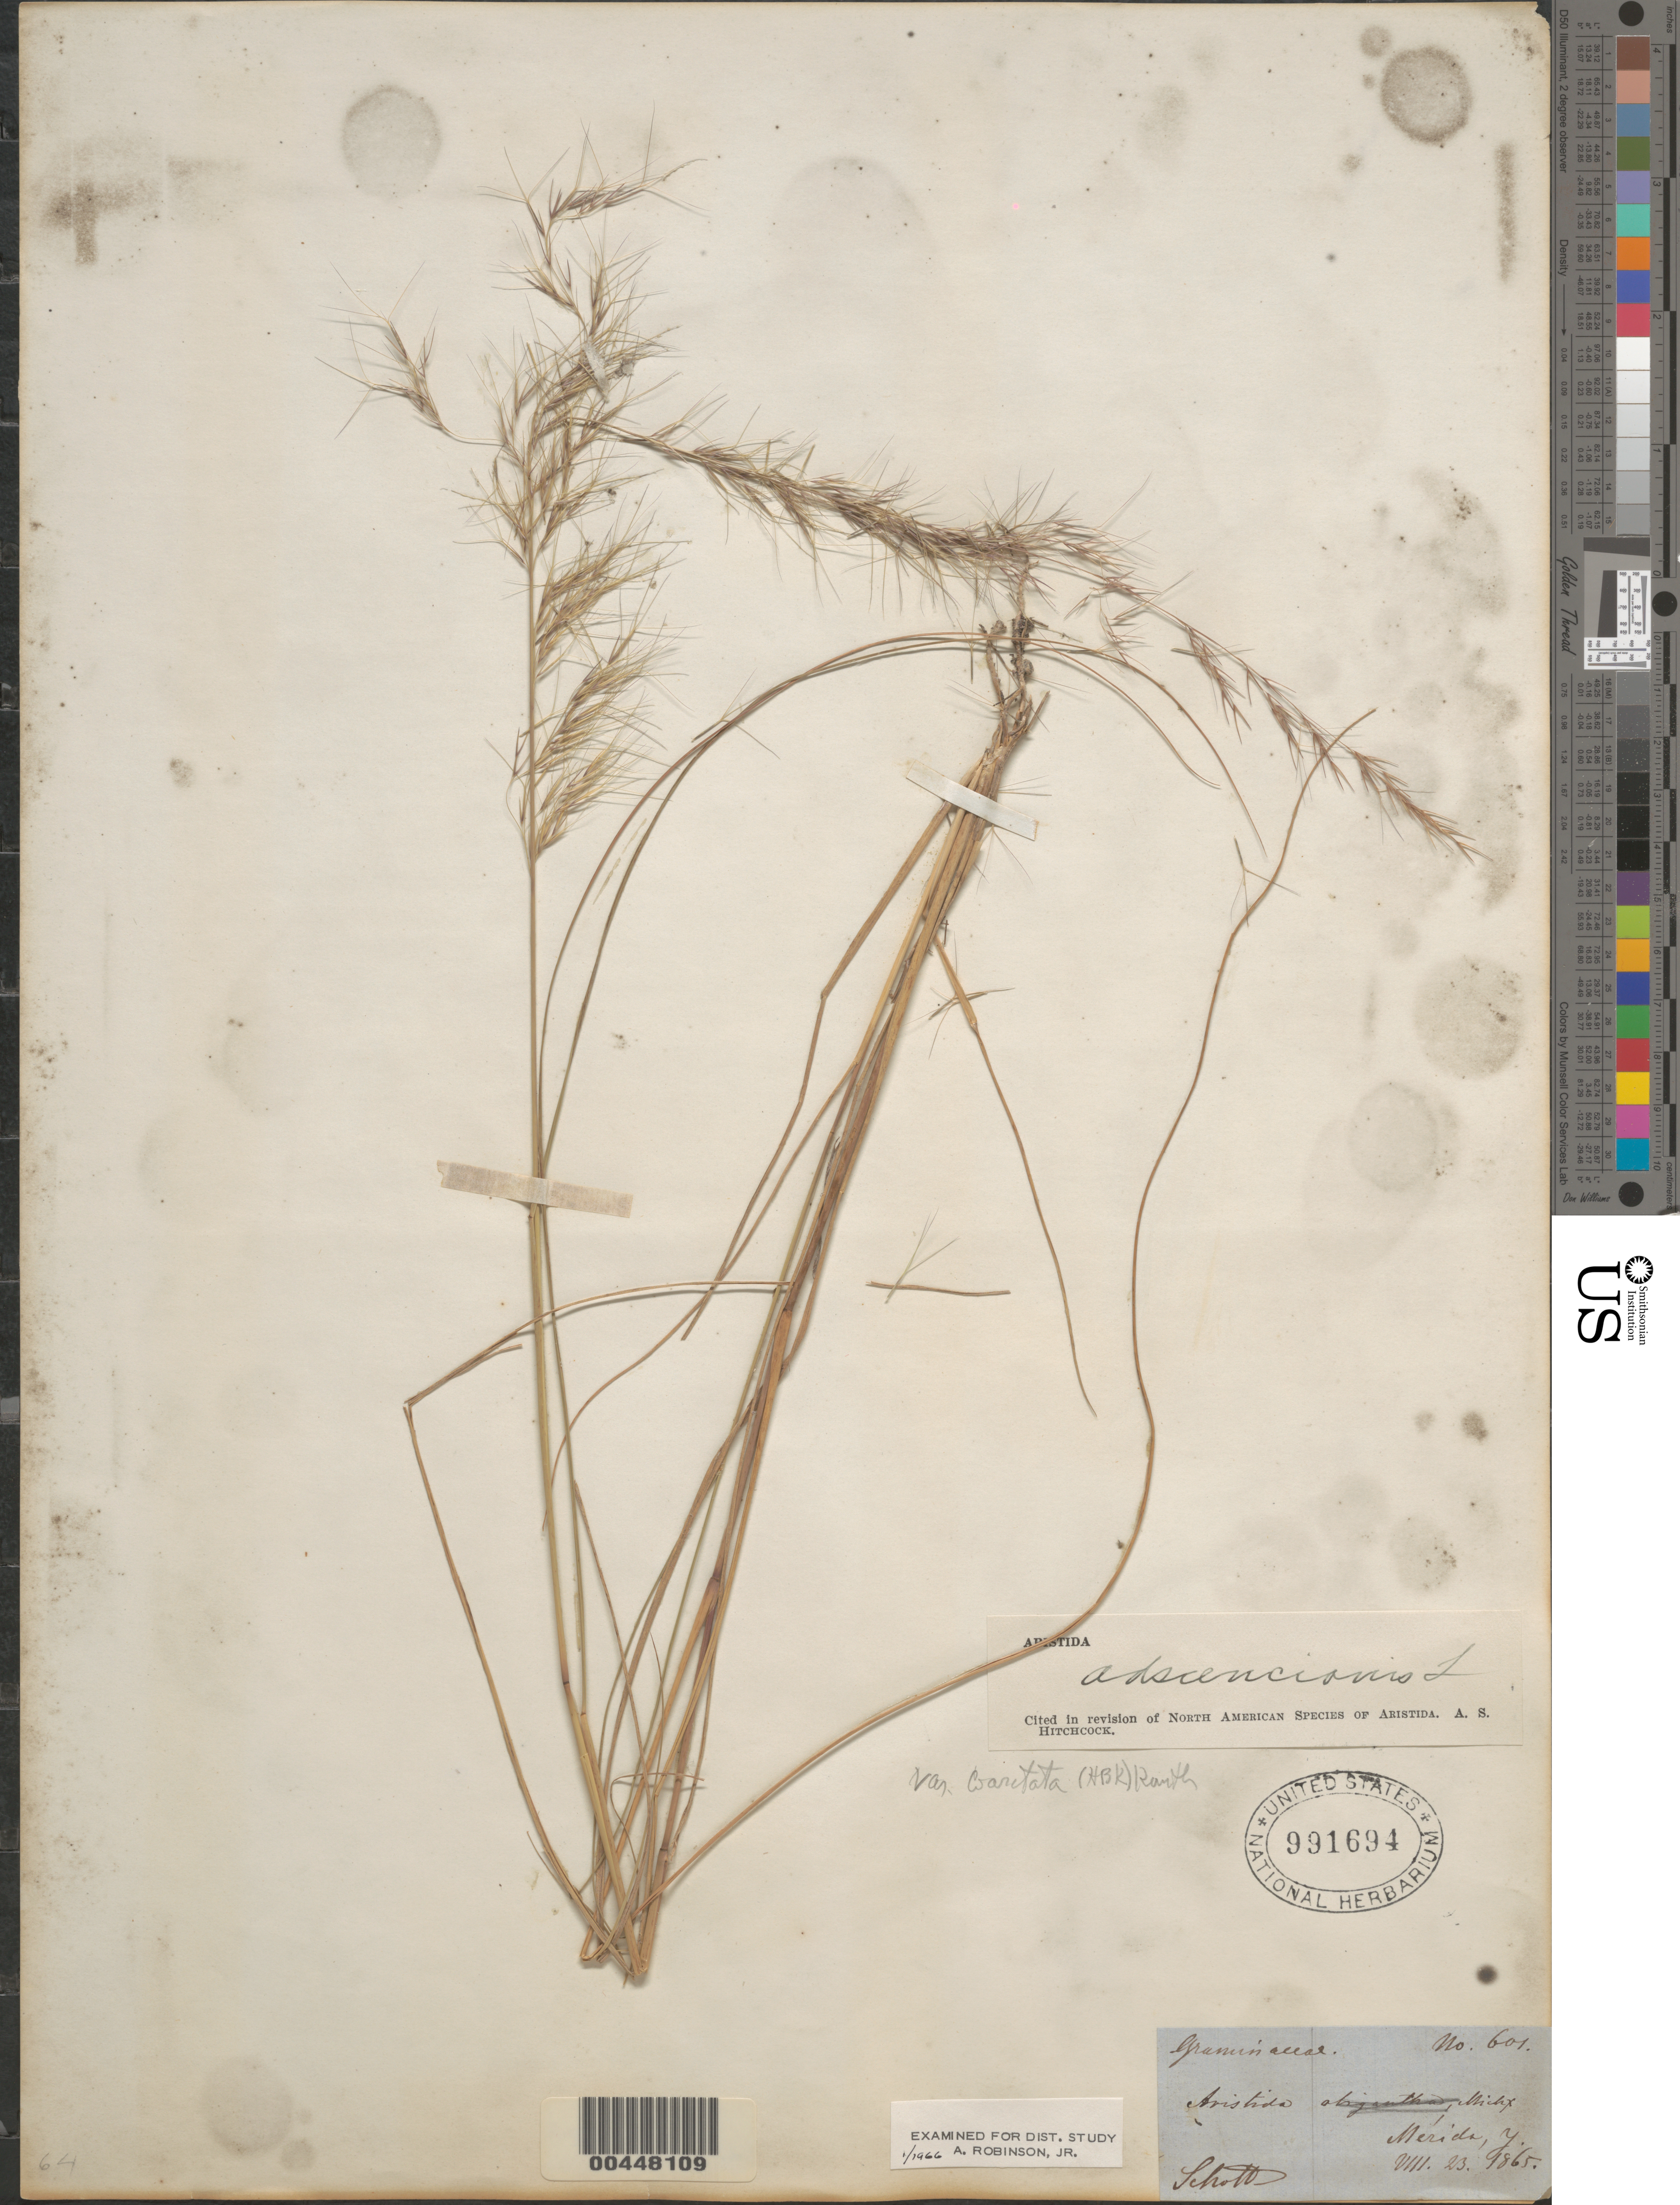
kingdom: Plantae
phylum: Tracheophyta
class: Liliopsida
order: Poales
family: Poaceae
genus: Aristida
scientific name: Aristida adscensionis var. coarctata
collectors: -. Schotts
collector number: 601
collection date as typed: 23 Aug 1865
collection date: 1865-08-23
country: Mexico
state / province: Yucatan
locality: Mérida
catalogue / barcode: US 991694